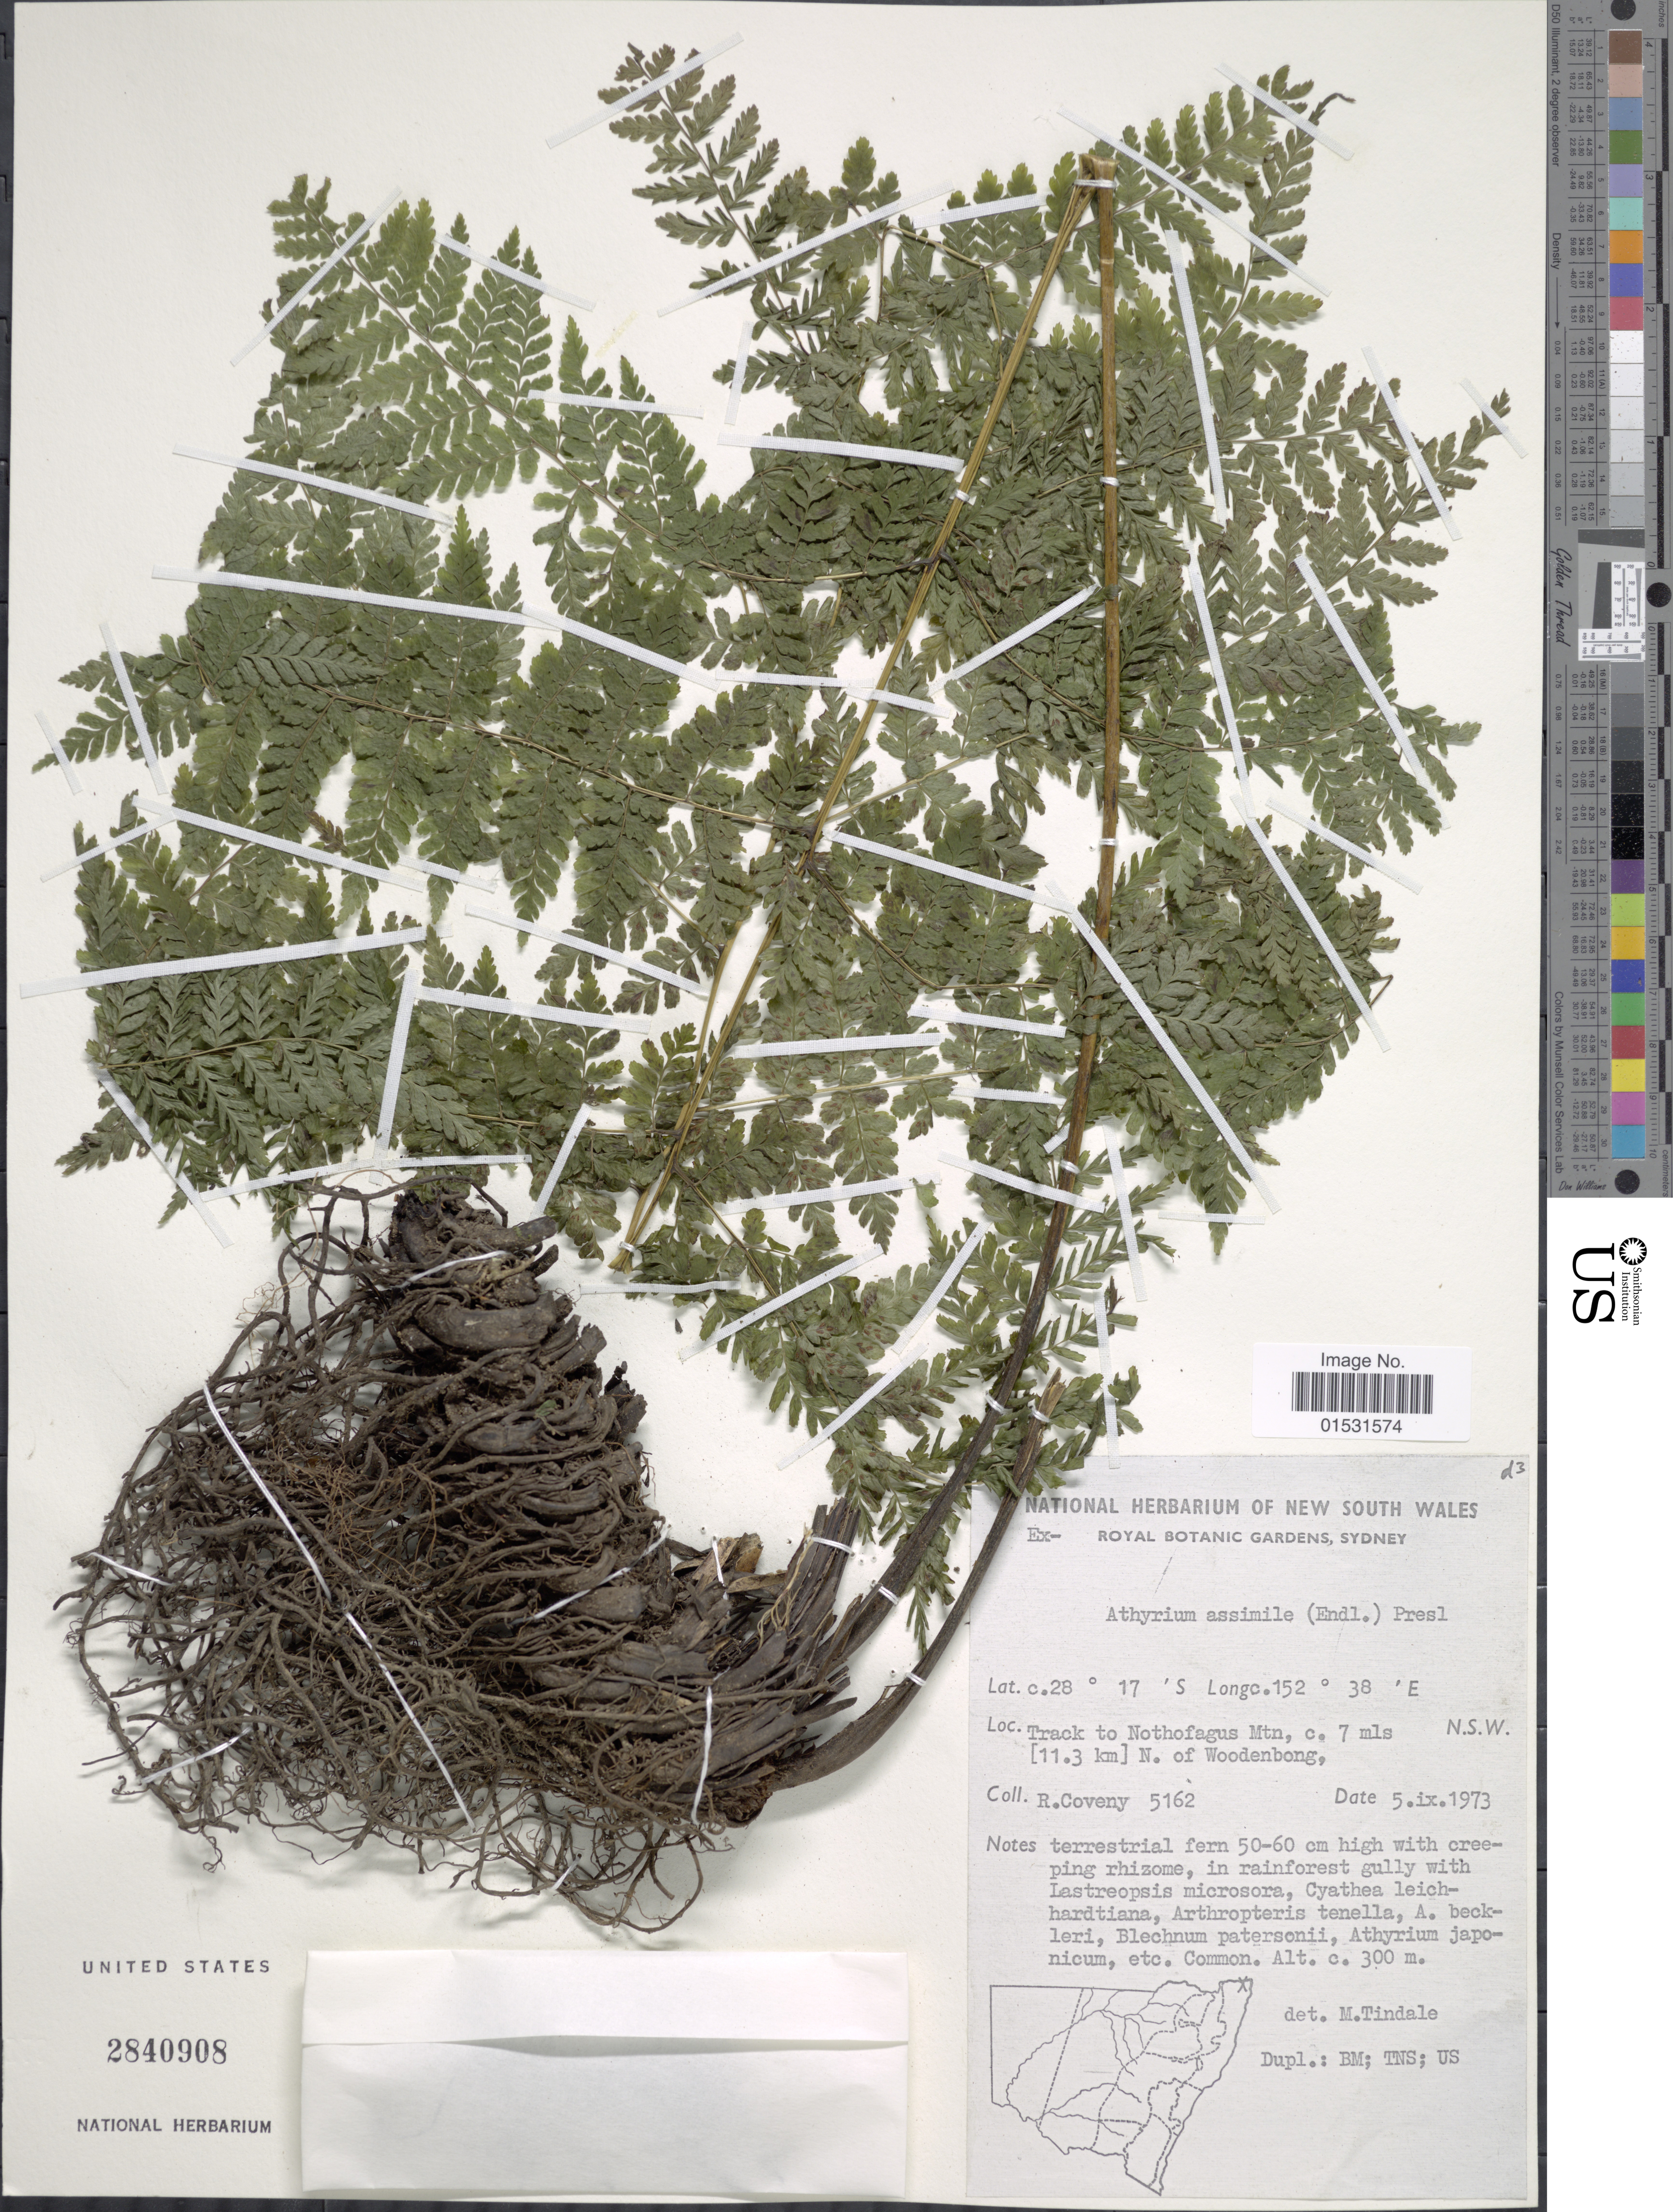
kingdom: Plantae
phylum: Tracheophyta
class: Polypodiopsida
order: Polypodiales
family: Athyriaceae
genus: Athyrium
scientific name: Athyrium assimile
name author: C. Presl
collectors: R. Coveny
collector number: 5162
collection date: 1973-09-05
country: Australia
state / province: New South Wales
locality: Track to Nothifagus Mtn, c. 7 mls [11.3 km] N. of Woodenbong.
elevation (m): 300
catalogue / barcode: US 2840908